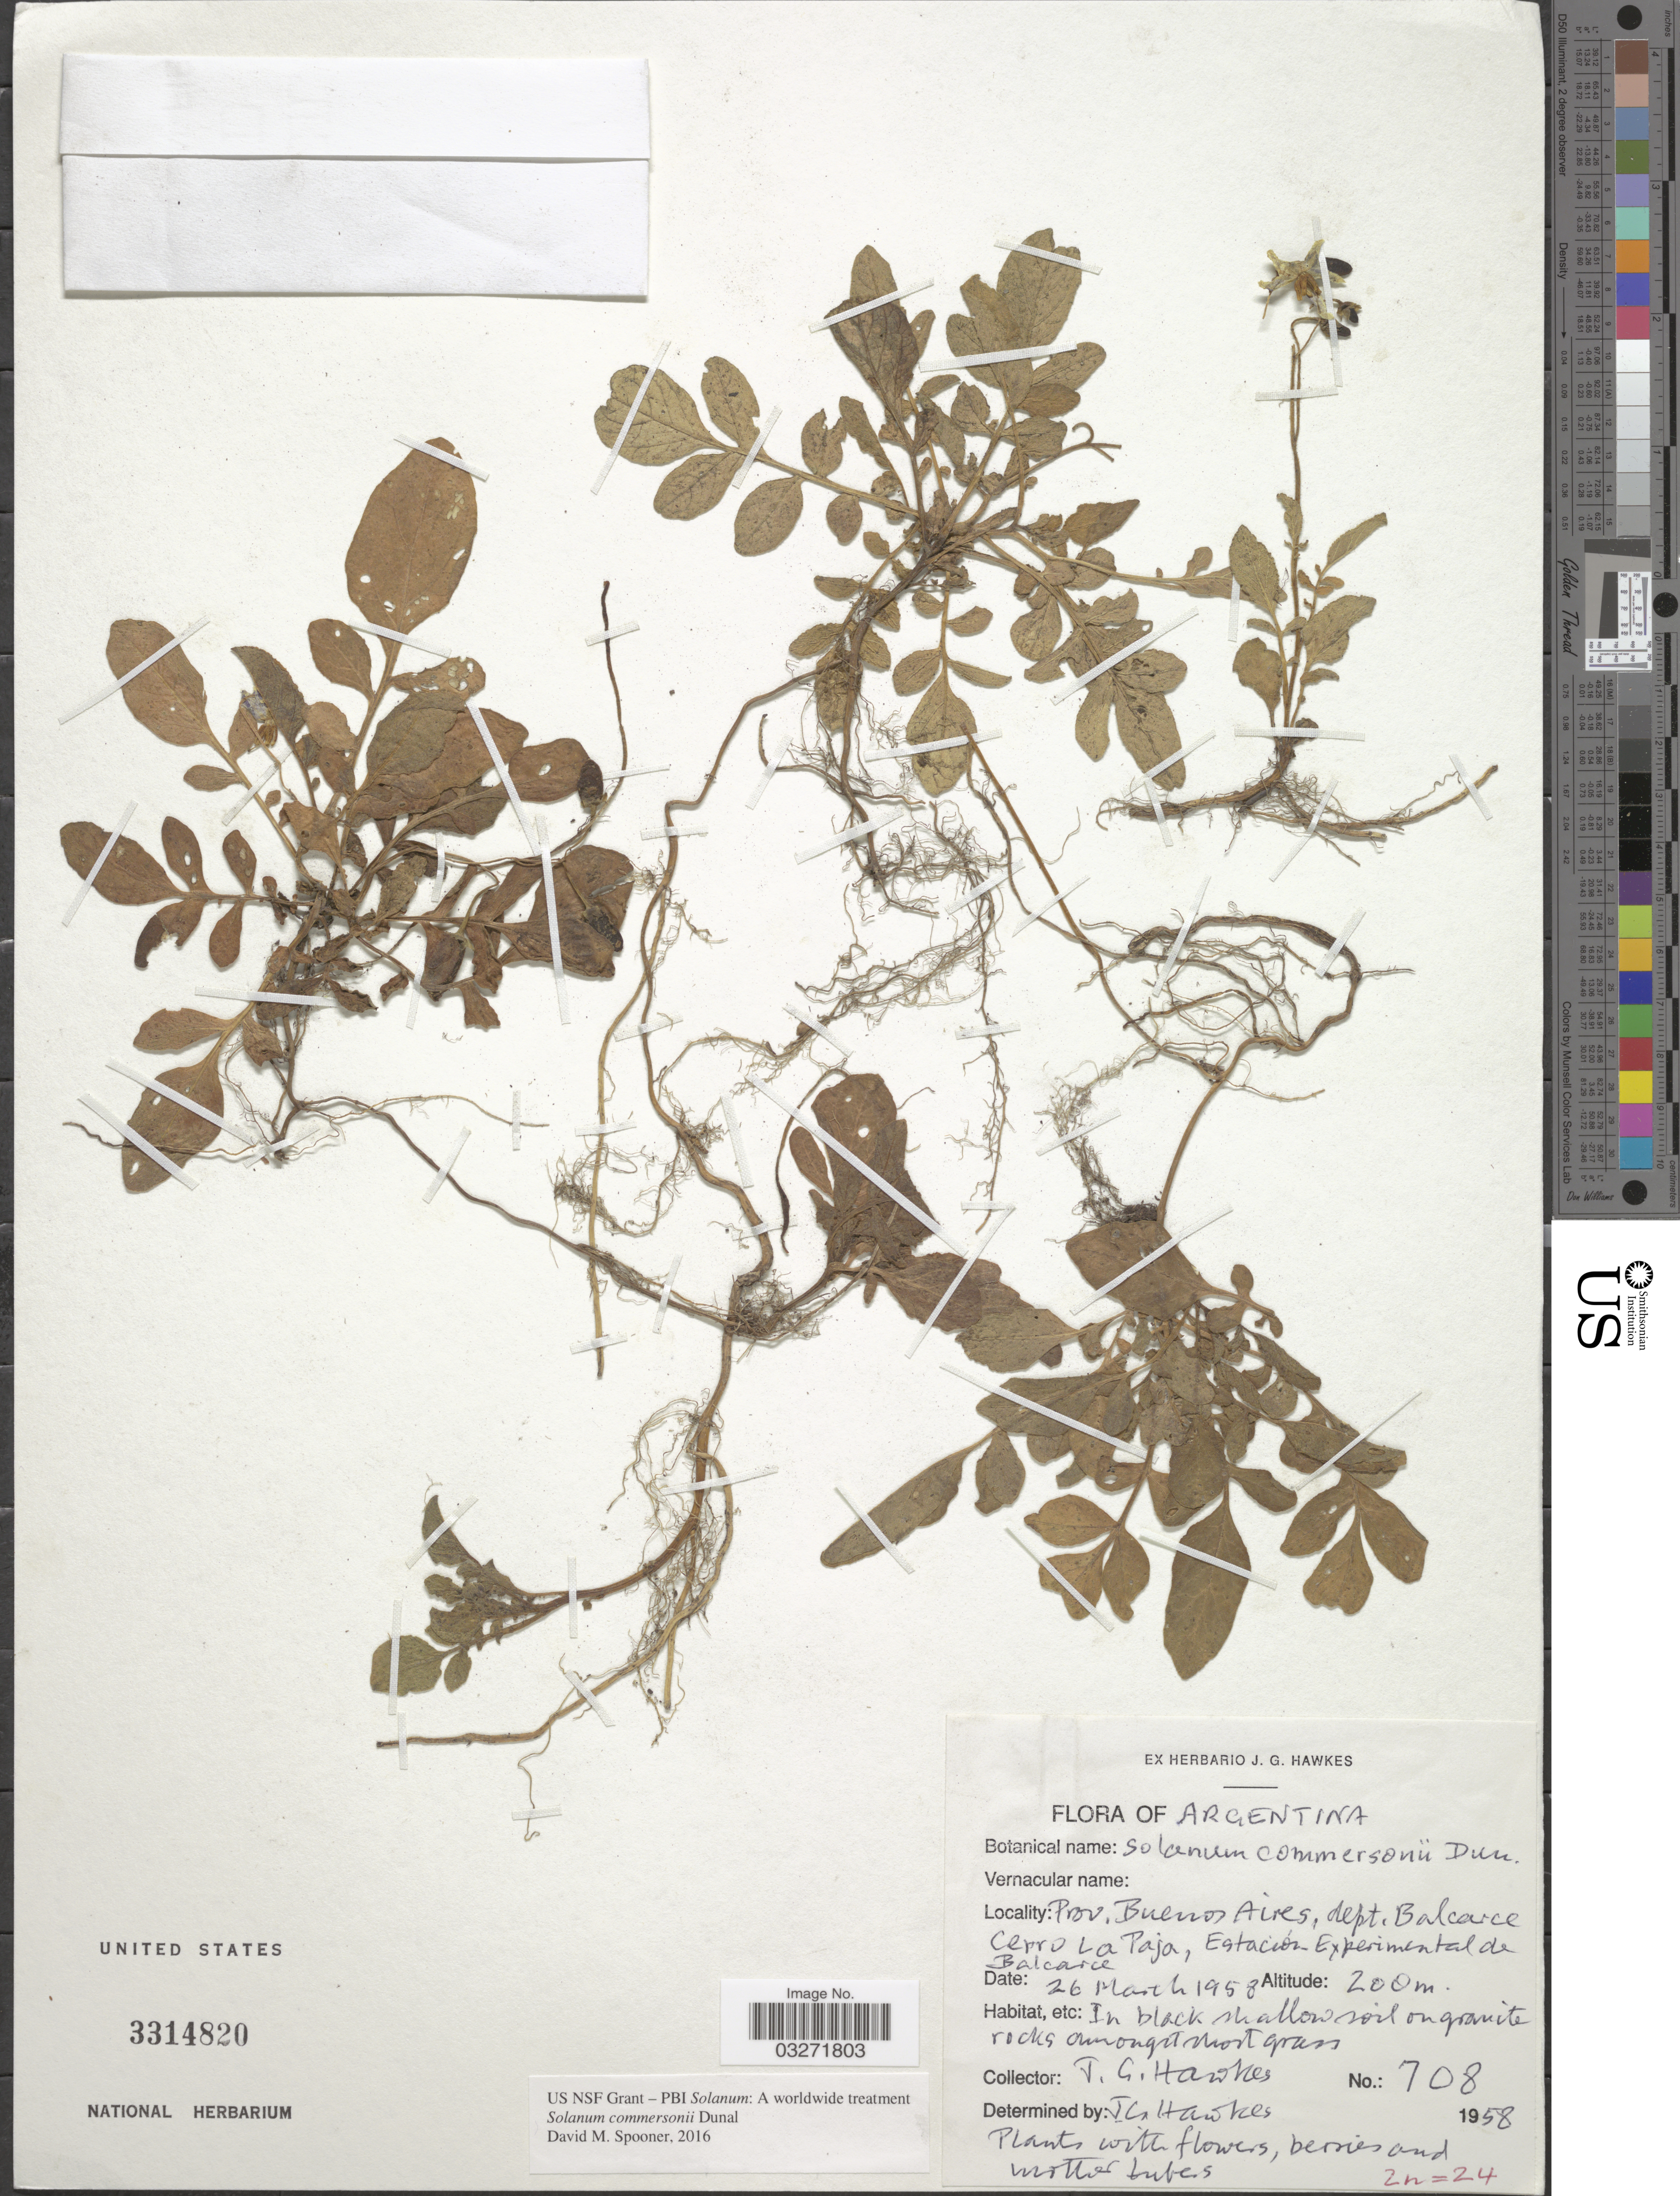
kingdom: Plantae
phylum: Tracheophyta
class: Magnoliopsida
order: Solanales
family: Solanaceae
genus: Solanum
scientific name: Solanum commersonii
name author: Dunal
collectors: J. Hawkes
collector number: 708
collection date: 1958-03-26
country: Argentina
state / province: Buenos Aires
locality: Dept. Balcarce, Cerro La Paja, Estación Experimental de Balcarce.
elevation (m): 200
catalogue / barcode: US 3314820